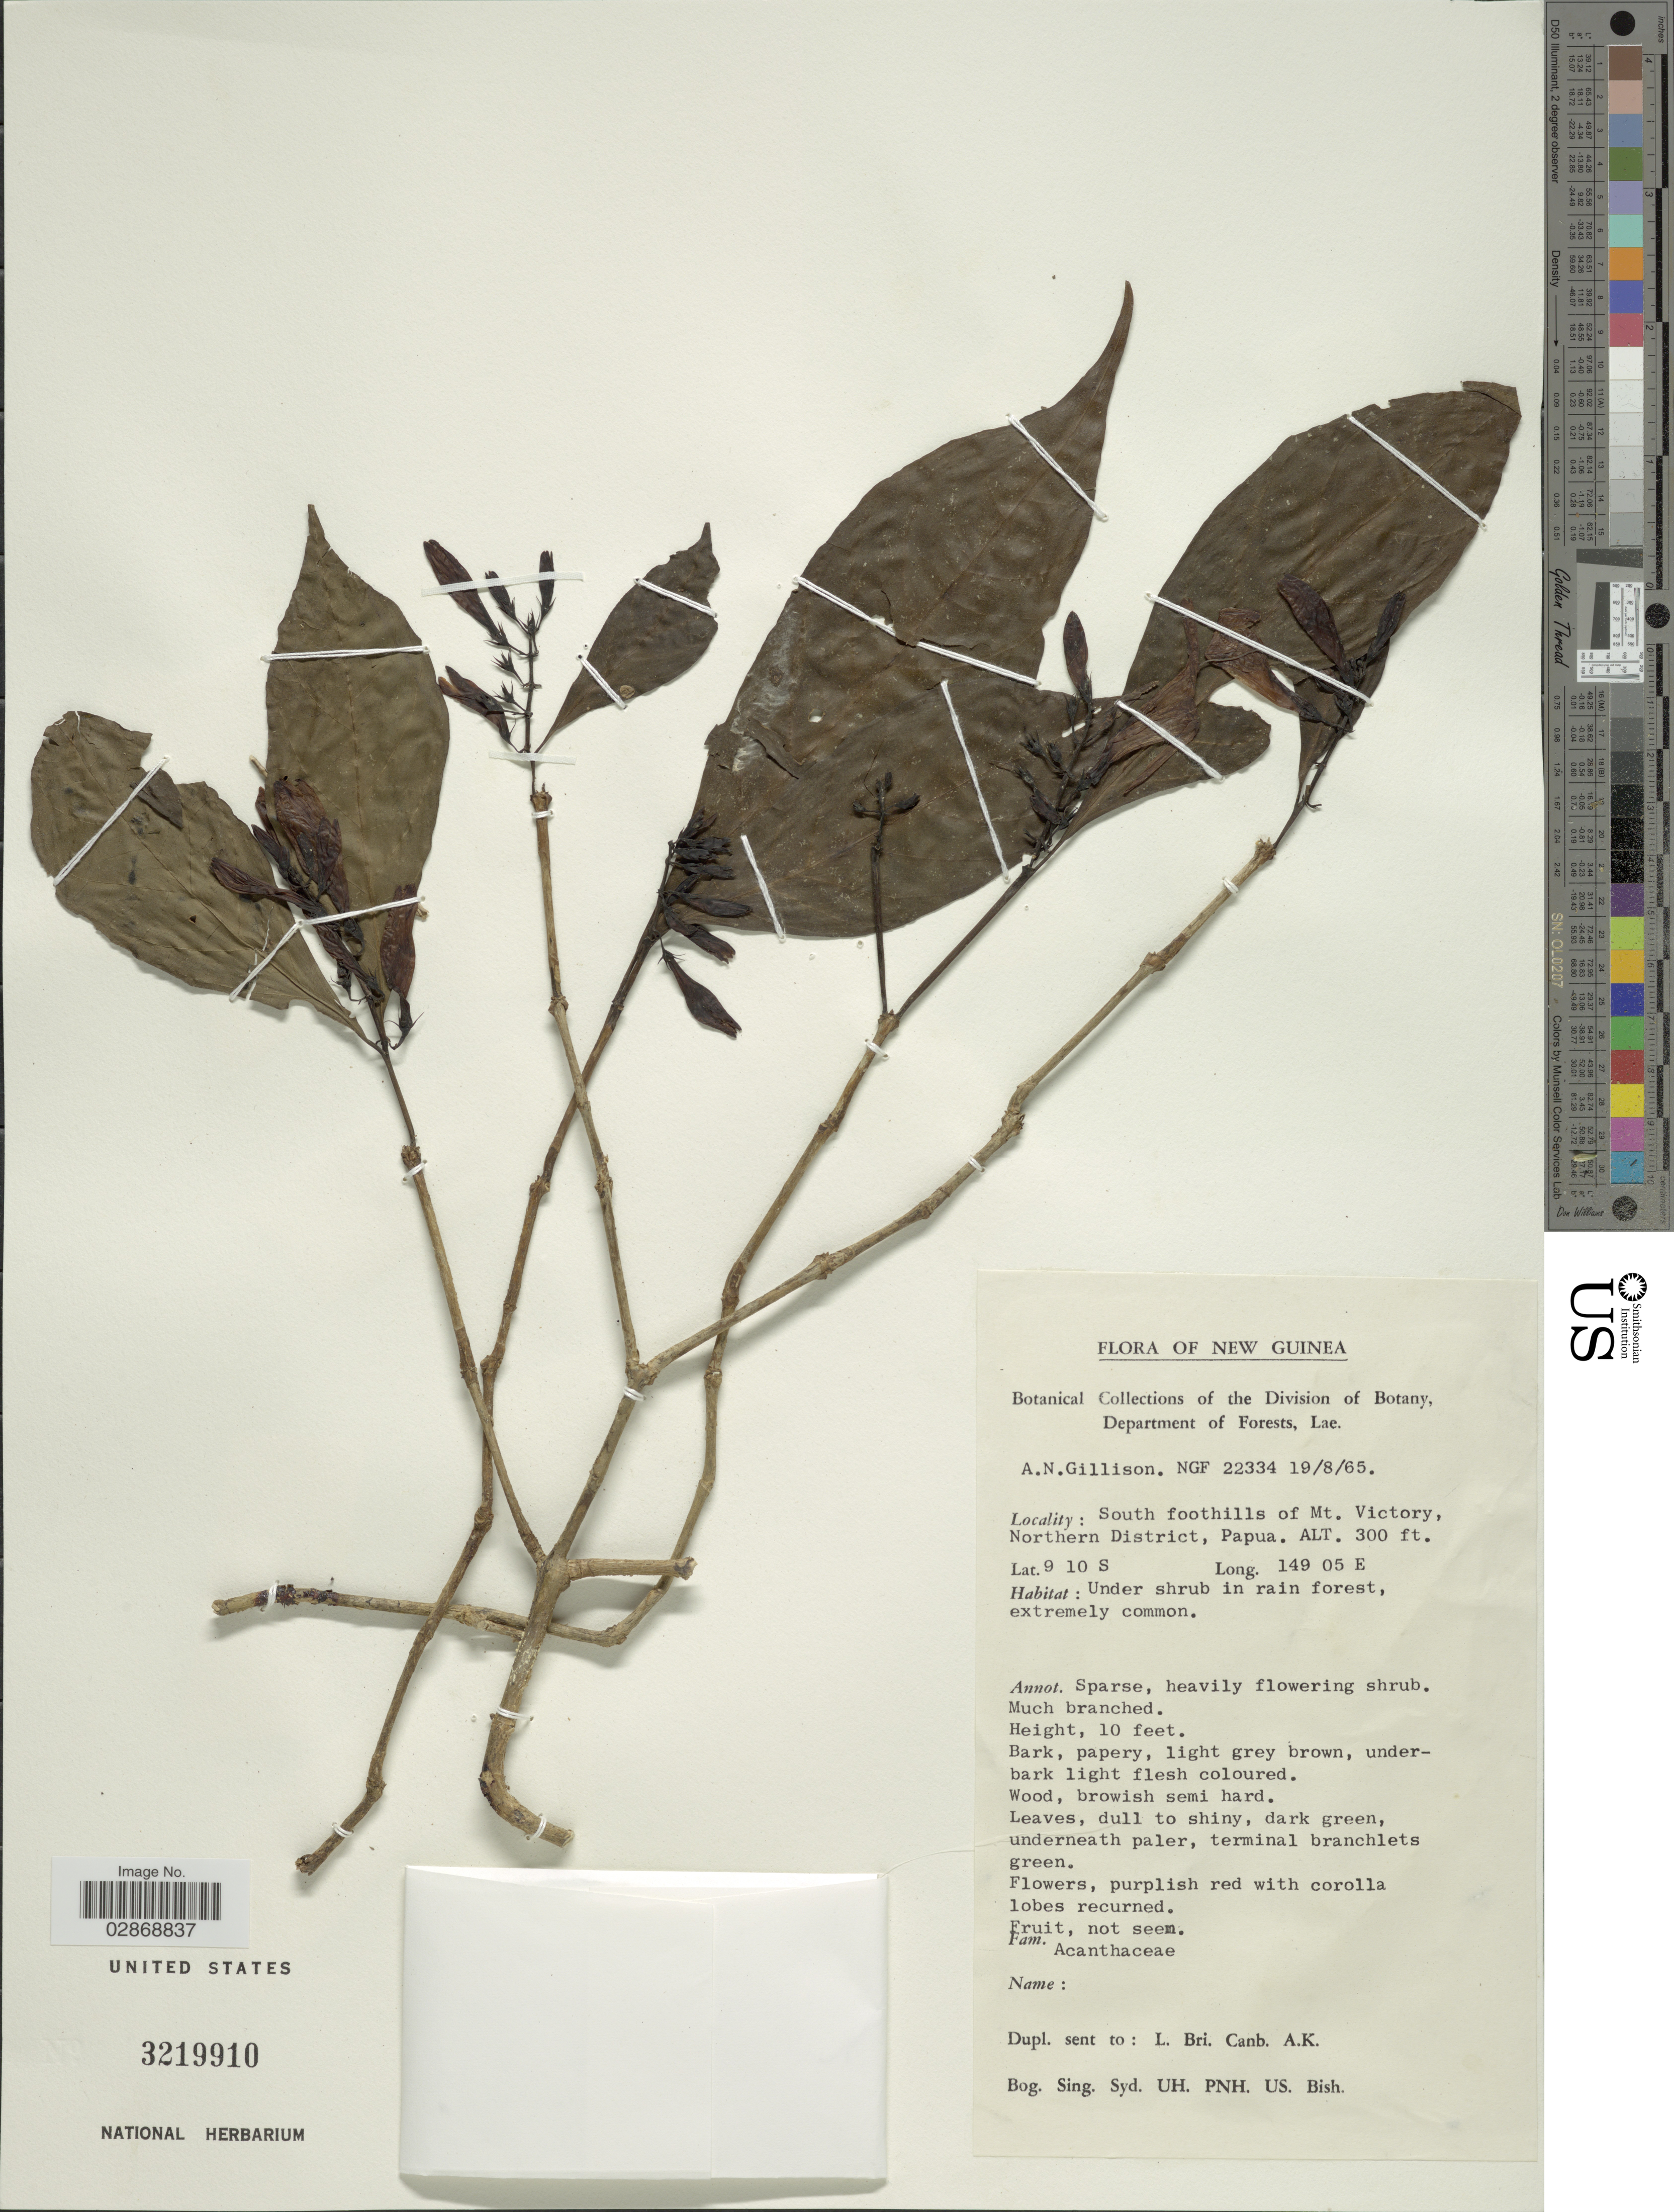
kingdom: Plantae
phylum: Tracheophyta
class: Magnoliopsida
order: Lamiales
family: Acanthaceae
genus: Graptophyllum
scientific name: Graptophyllum pictum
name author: (L.) Griff.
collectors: A. Gillison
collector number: NGF22334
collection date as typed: Transcribed d/m/y: 19/8/65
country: Papua New Guinea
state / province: Northern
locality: South foothills of Mt. Victory, Northern District.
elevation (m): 91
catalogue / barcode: US 3219910